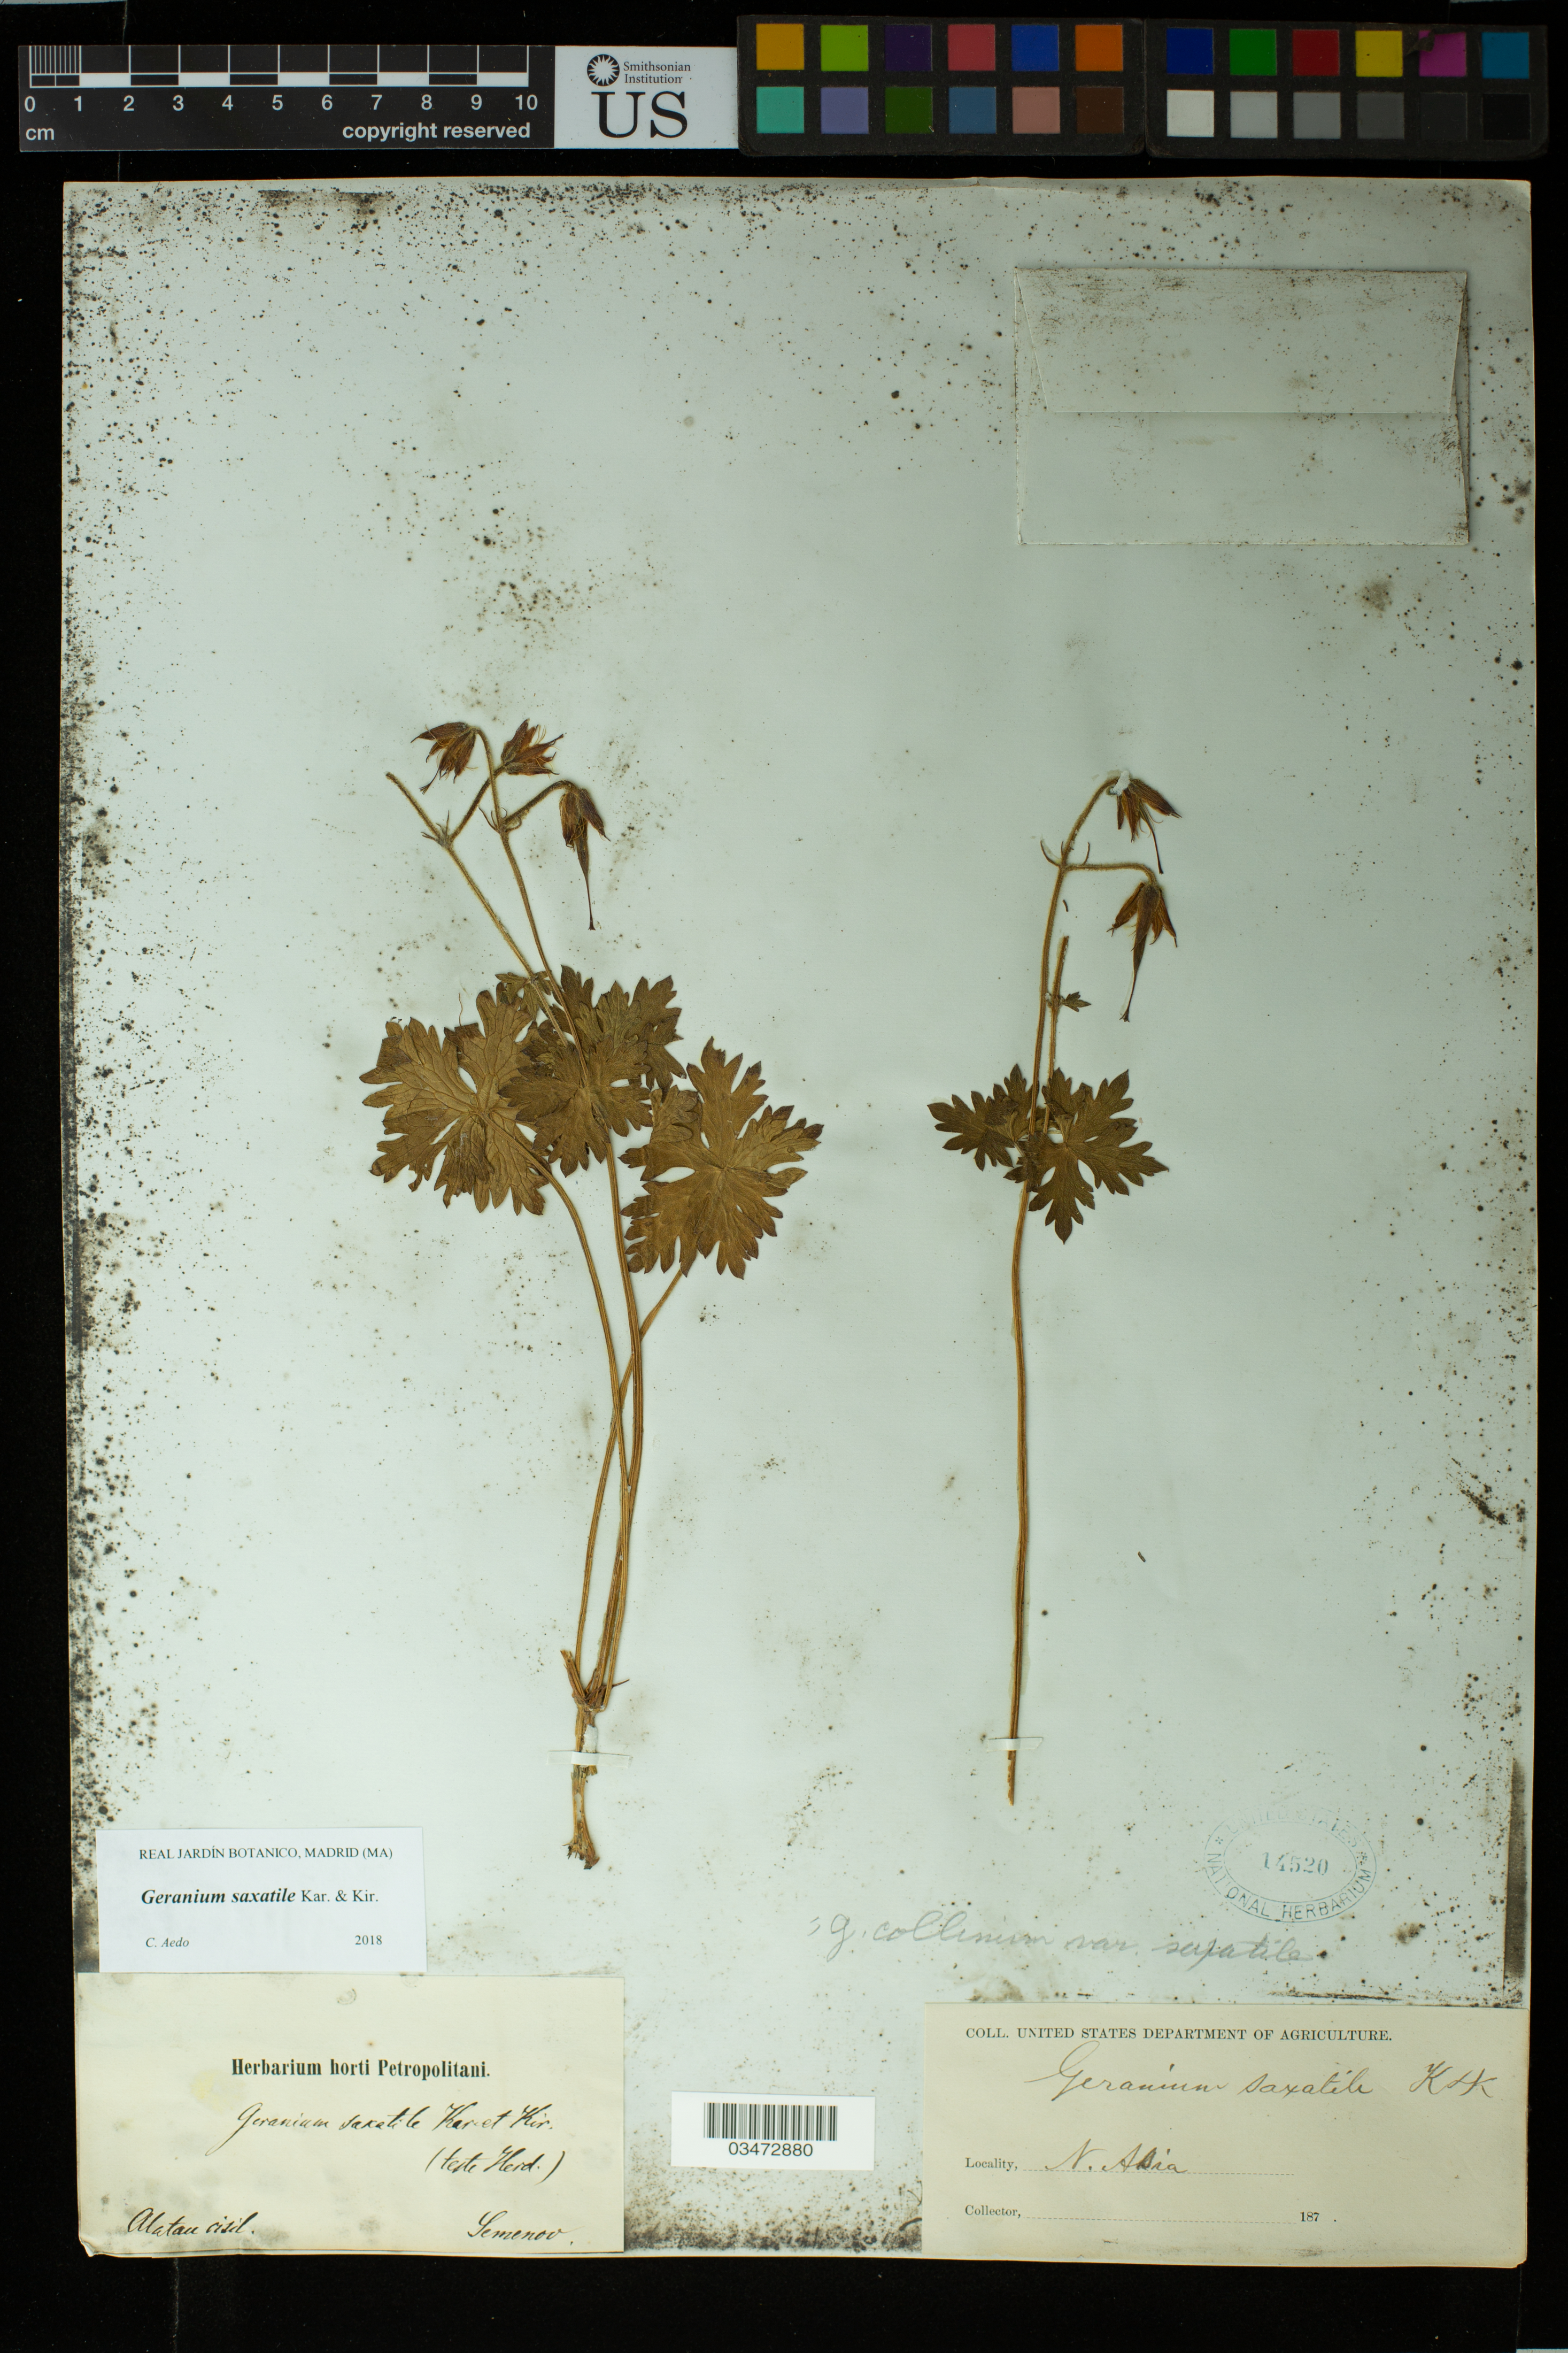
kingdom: Plantae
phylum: Tracheophyta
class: Magnoliopsida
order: Geraniales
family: Geraniaceae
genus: Geranium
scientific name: Geranium saxatile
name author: Kar. & Kir.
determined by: Aedo, C.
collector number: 187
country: Russian Federation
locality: N. Afia, Alatau cisil, Gemenoo [Illegible Text]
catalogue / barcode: US 14520